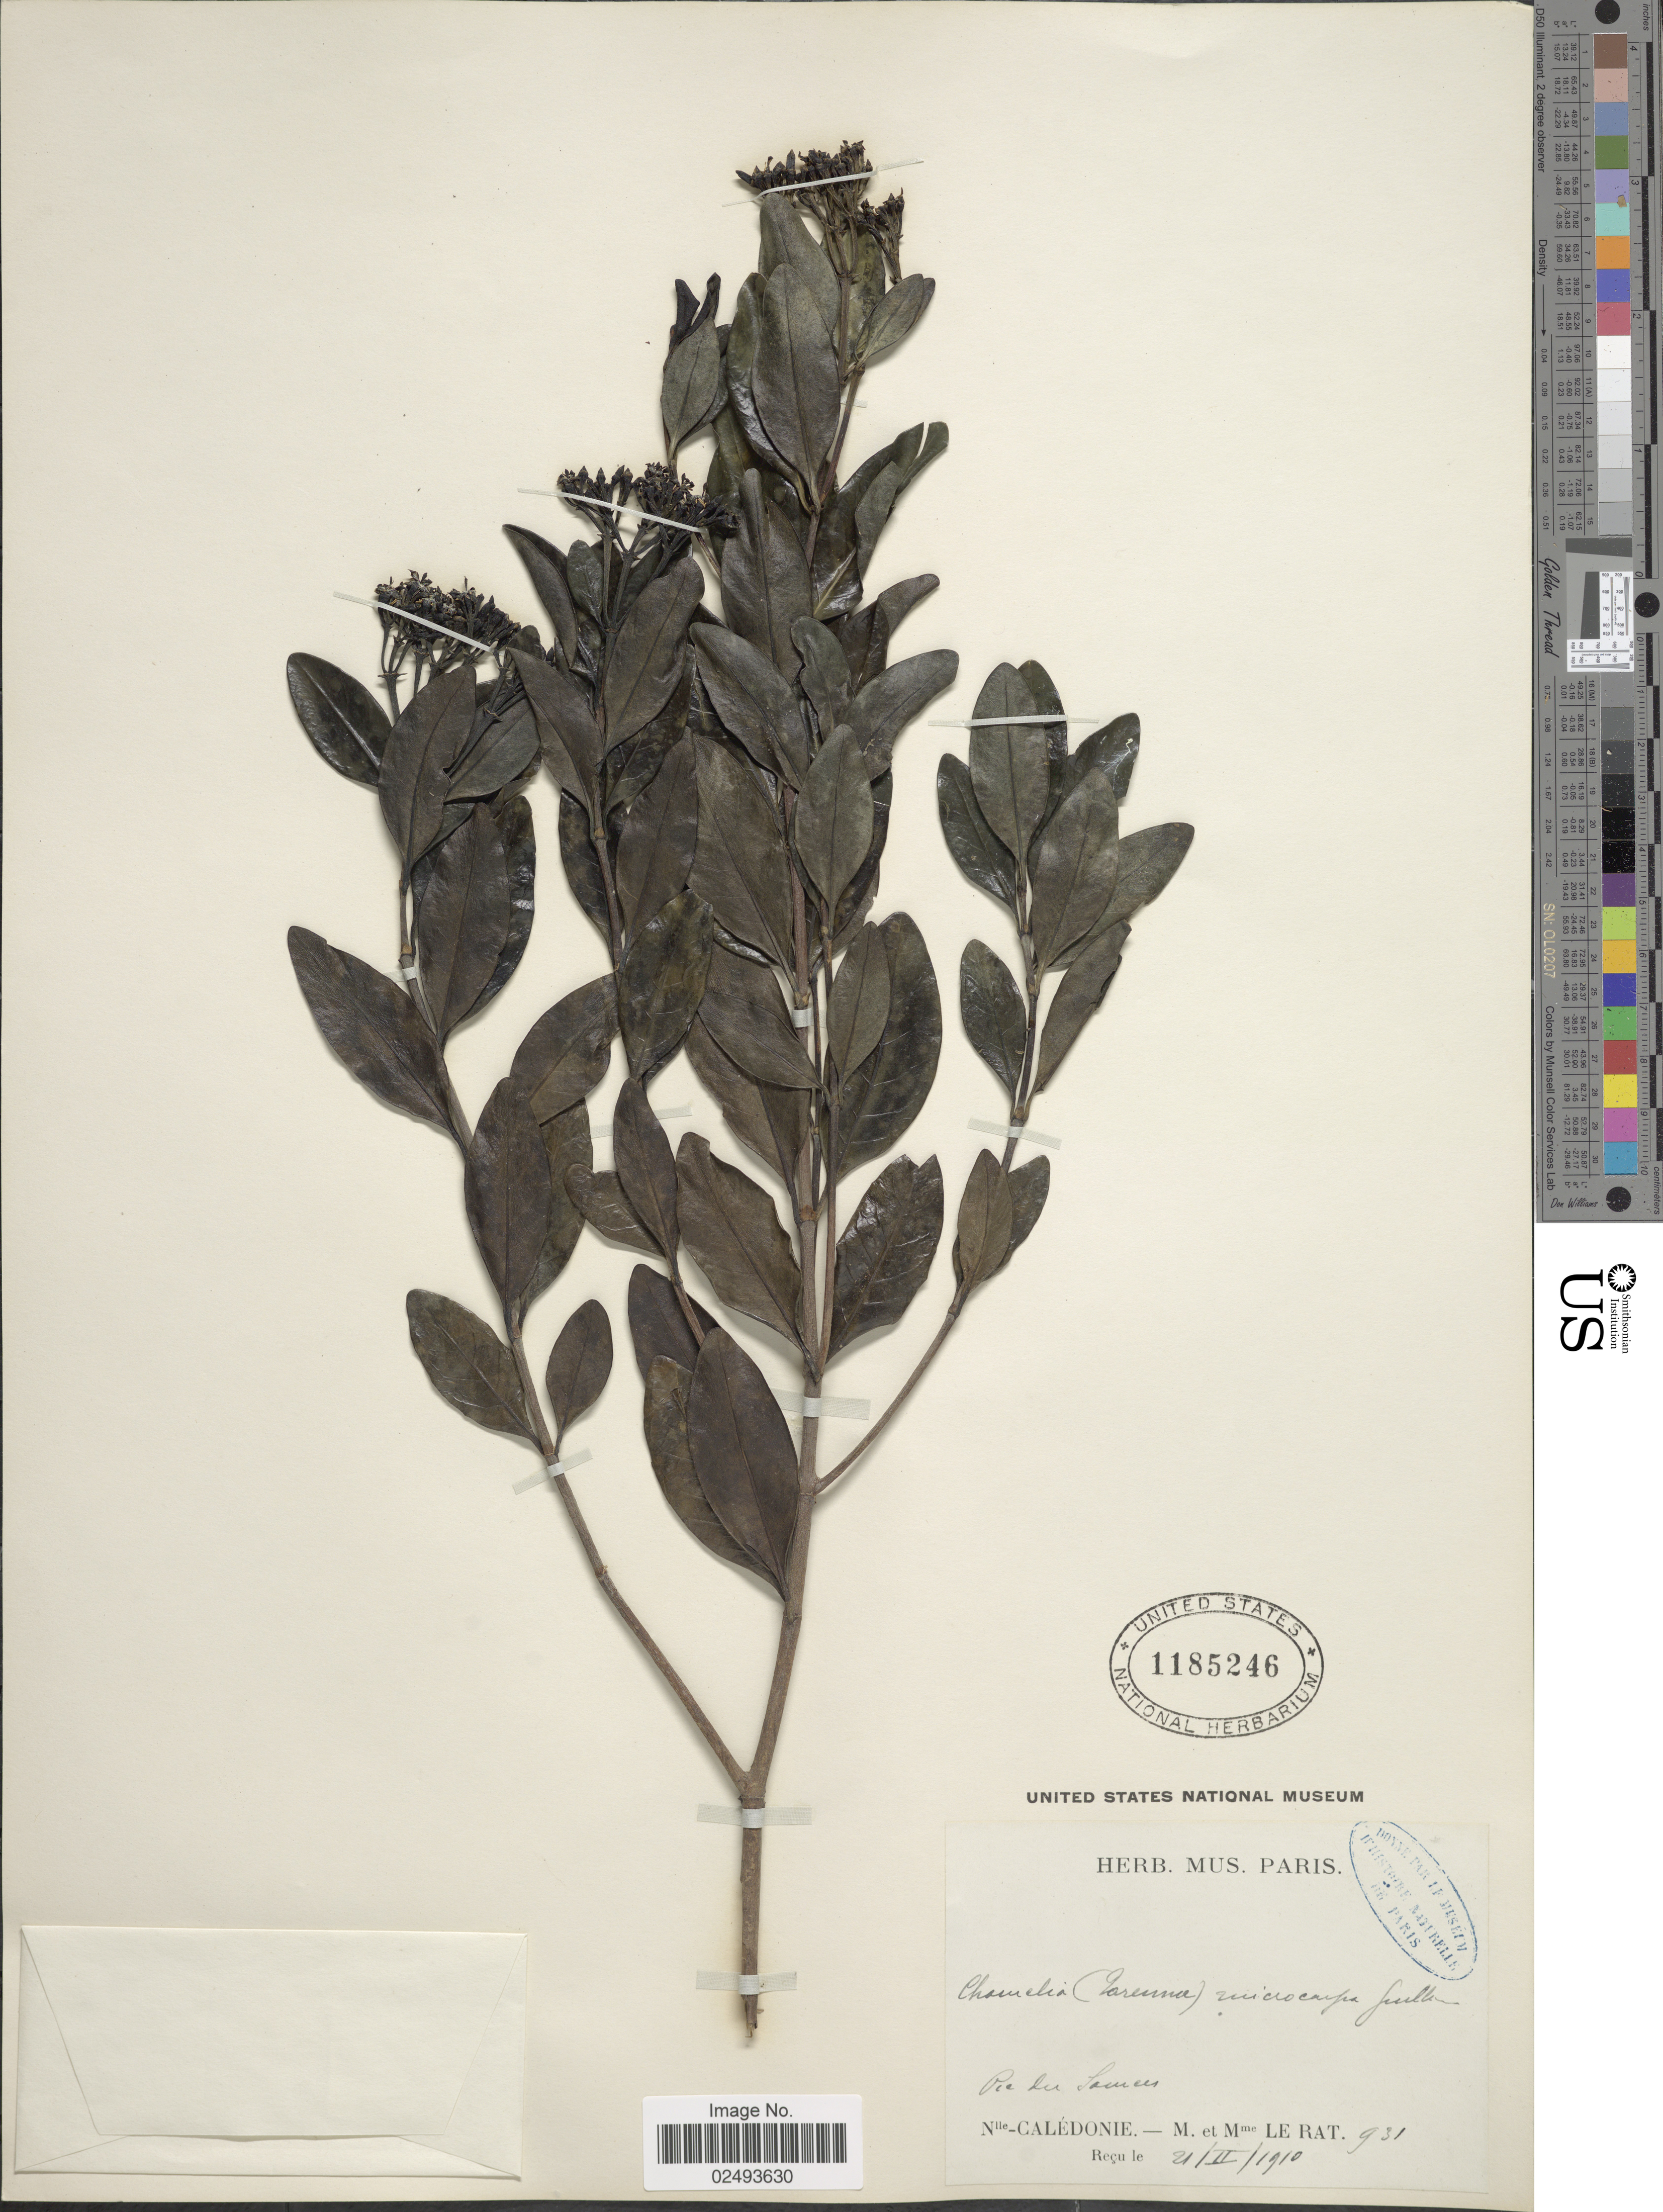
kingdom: Plantae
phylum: Tracheophyta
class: Magnoliopsida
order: Gentianales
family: Rubiaceae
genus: Tarenna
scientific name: Tarenna microcarpa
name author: (Guillaumin) Jérémie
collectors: ex herb. Mus. Paris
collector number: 931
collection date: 1910-02-21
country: New Caledonia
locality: Nelle Caledonie, M. et Mme Le Rat [interpreted]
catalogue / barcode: US 1185246